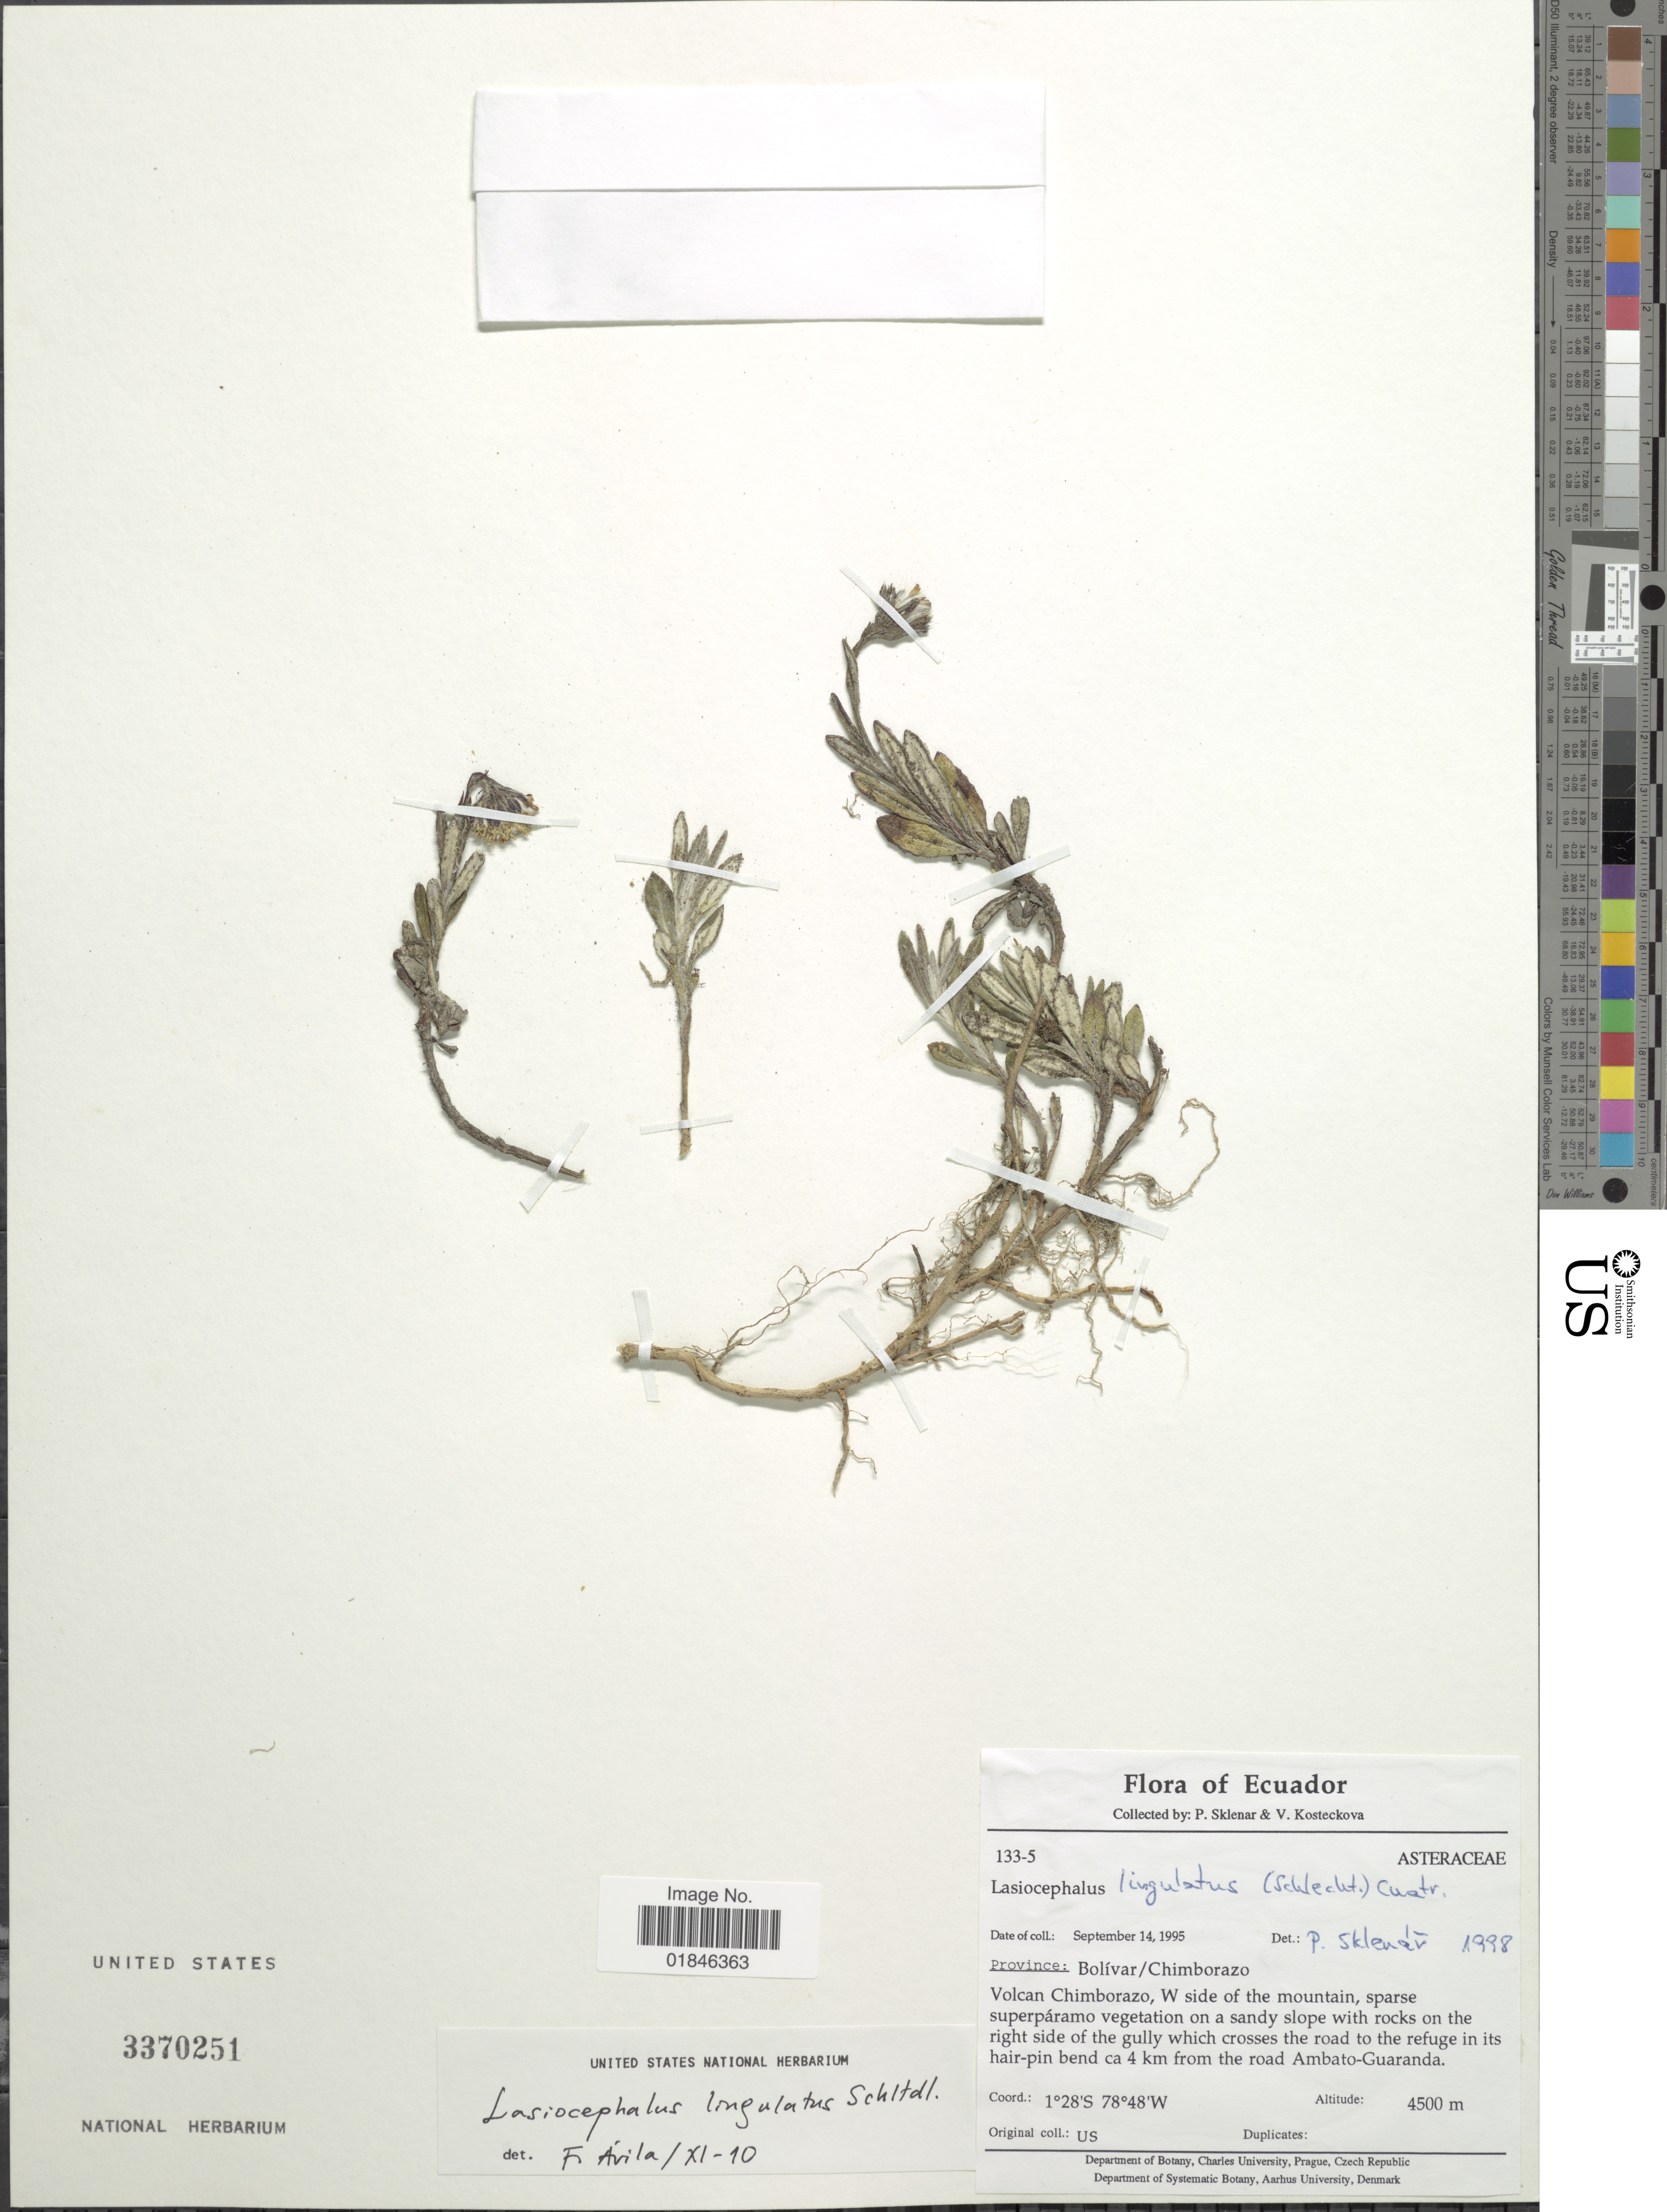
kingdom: Plantae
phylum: Tracheophyta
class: Magnoliopsida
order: Asterales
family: Asteraceae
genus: Senecio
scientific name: Senecio lingulatus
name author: (Schltdl.) Cuatrec.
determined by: Salomon, Luciana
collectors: P. Sklenar & V. Kosteckova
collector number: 133-5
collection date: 1995-09-14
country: Ecuador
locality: Province Bolivar/Chimborazo. Volcan Chimborazo, W side of the mountain, Right side of the gully which crosses the road to the refuge in its hair-pin bend ca 4 km fromn the road Ambato-Guaranda.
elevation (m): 4500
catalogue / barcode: US 3370251